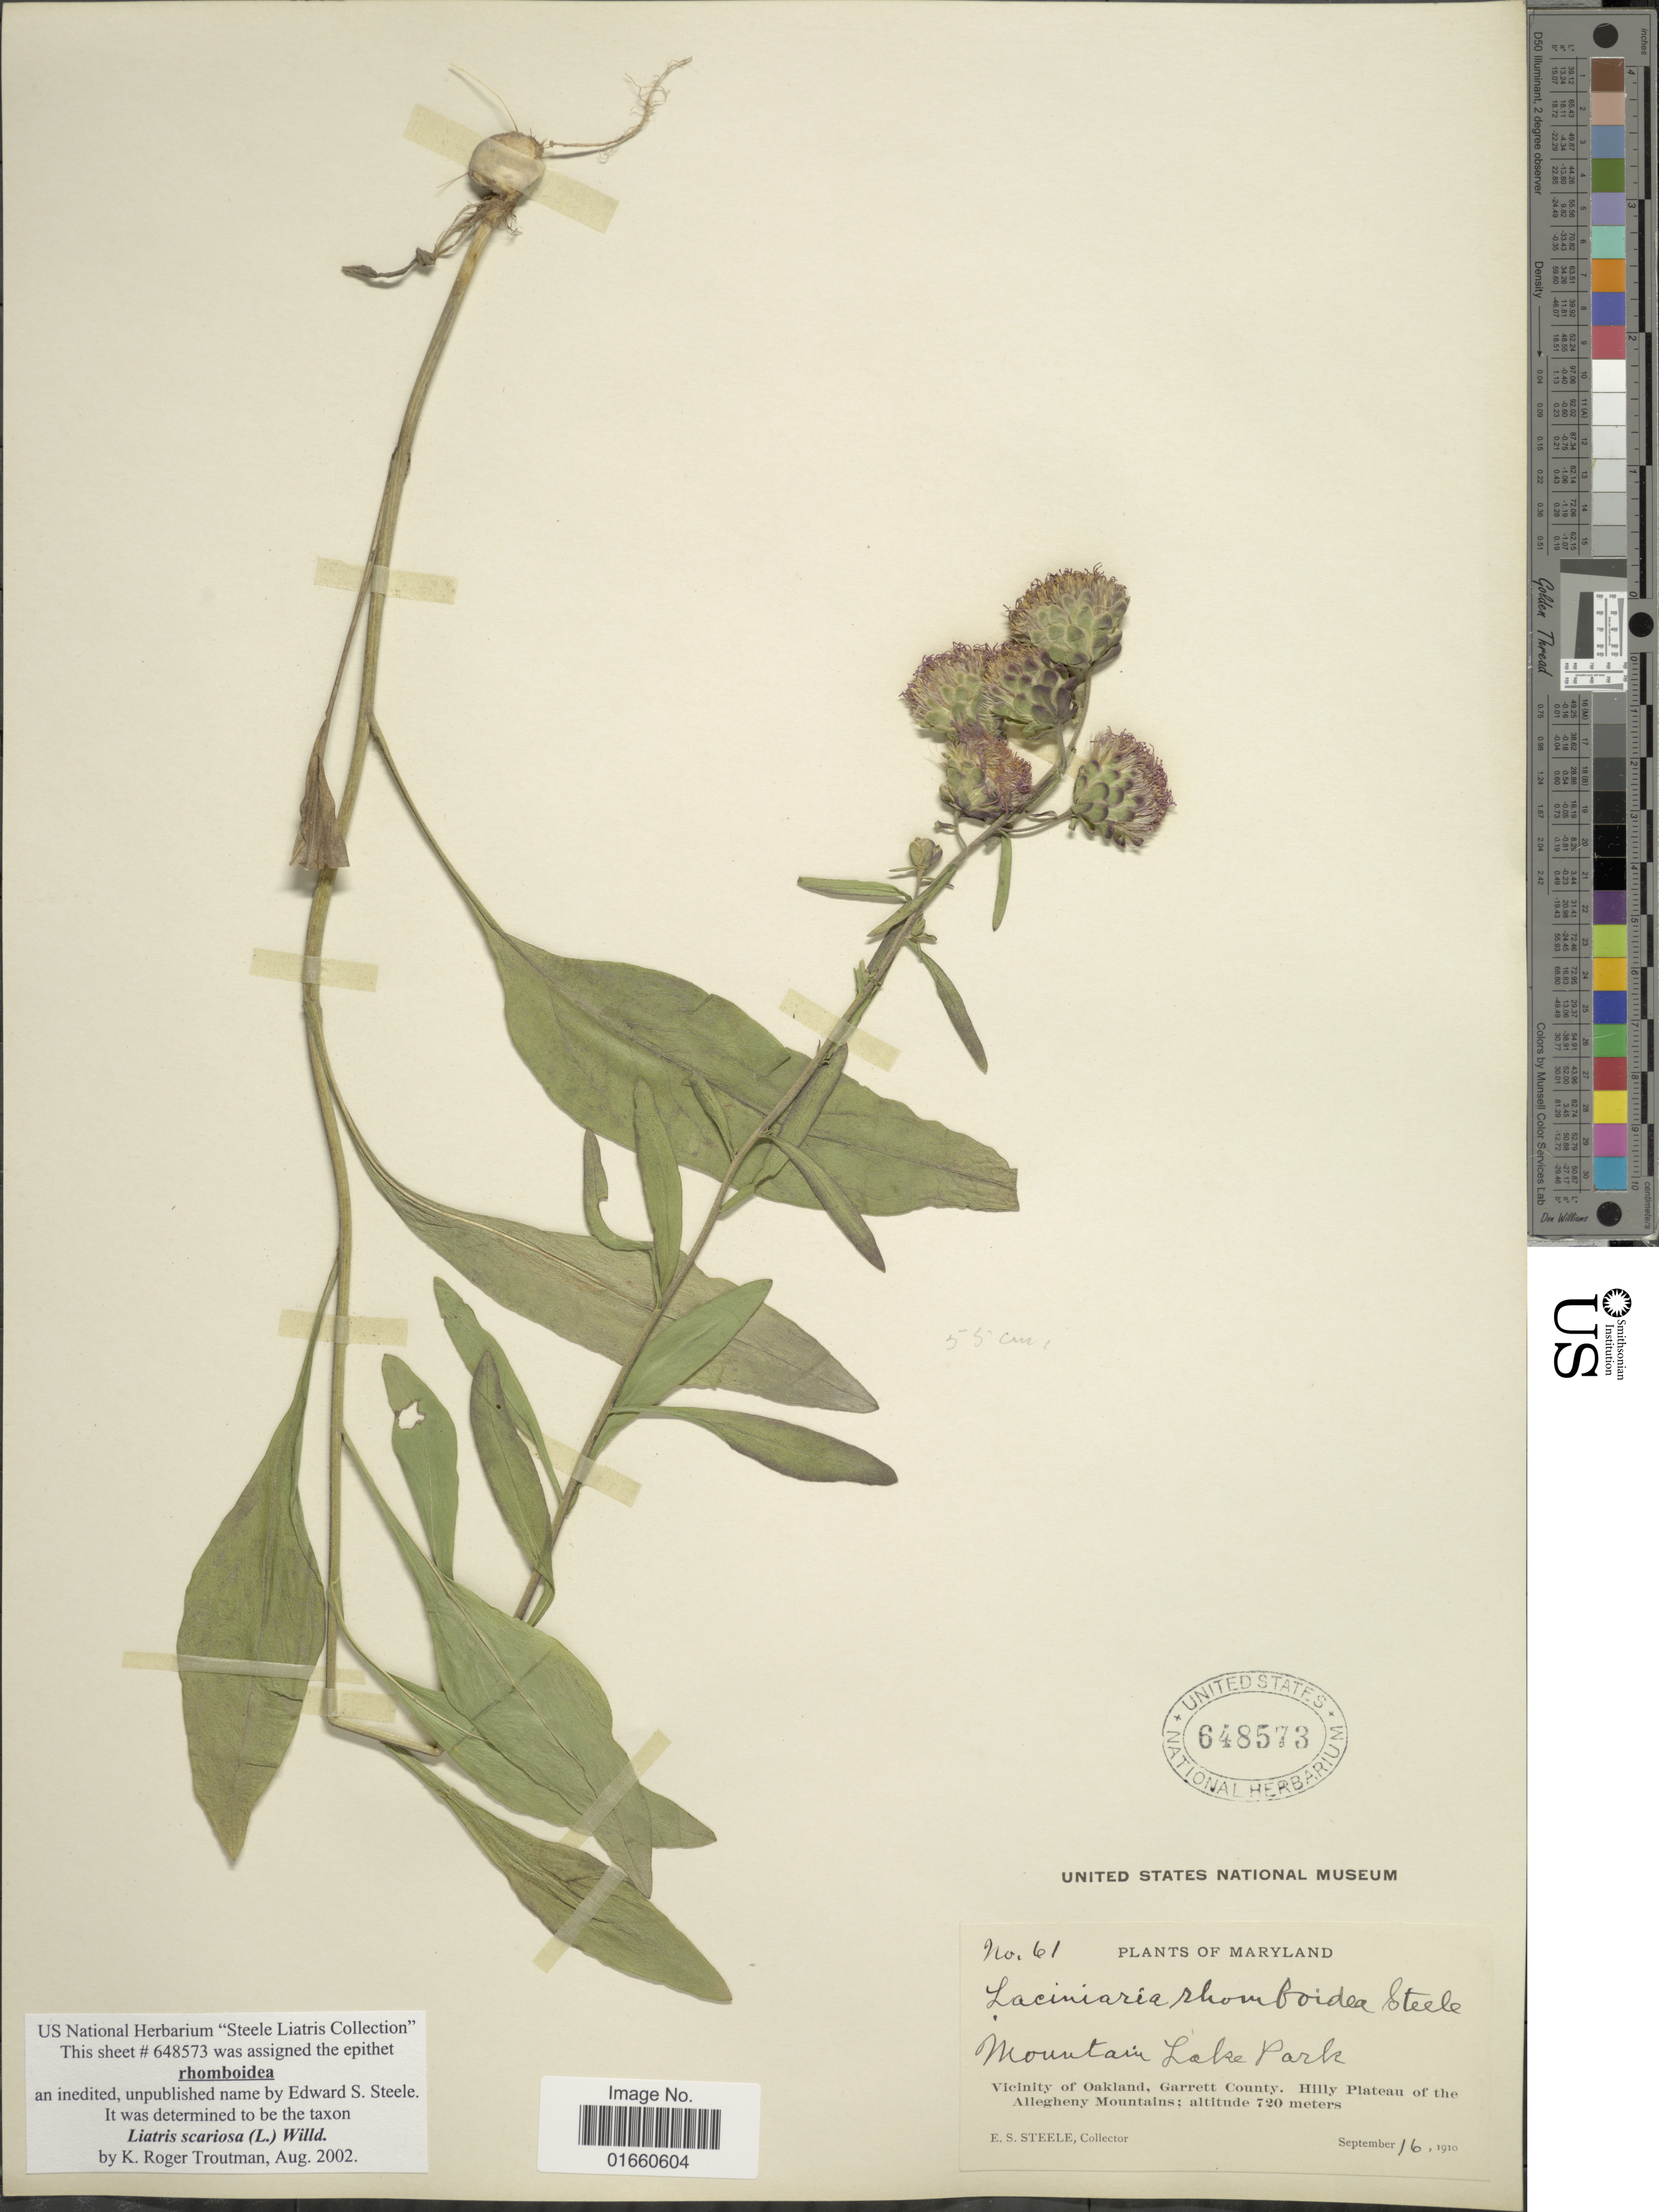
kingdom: Plantae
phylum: Tracheophyta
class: Magnoliopsida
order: Asterales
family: Asteraceae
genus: Liatris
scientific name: Liatris scariosa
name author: (L.) Willd.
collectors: E. Steele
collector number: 61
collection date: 1910-09-16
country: United States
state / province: Maryland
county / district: Garrett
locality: Mountain Lake Park, Vicinity of Oakland, Garrett County, Hilly Plateau of the Allegheny Mountains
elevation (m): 720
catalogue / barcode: US 648573